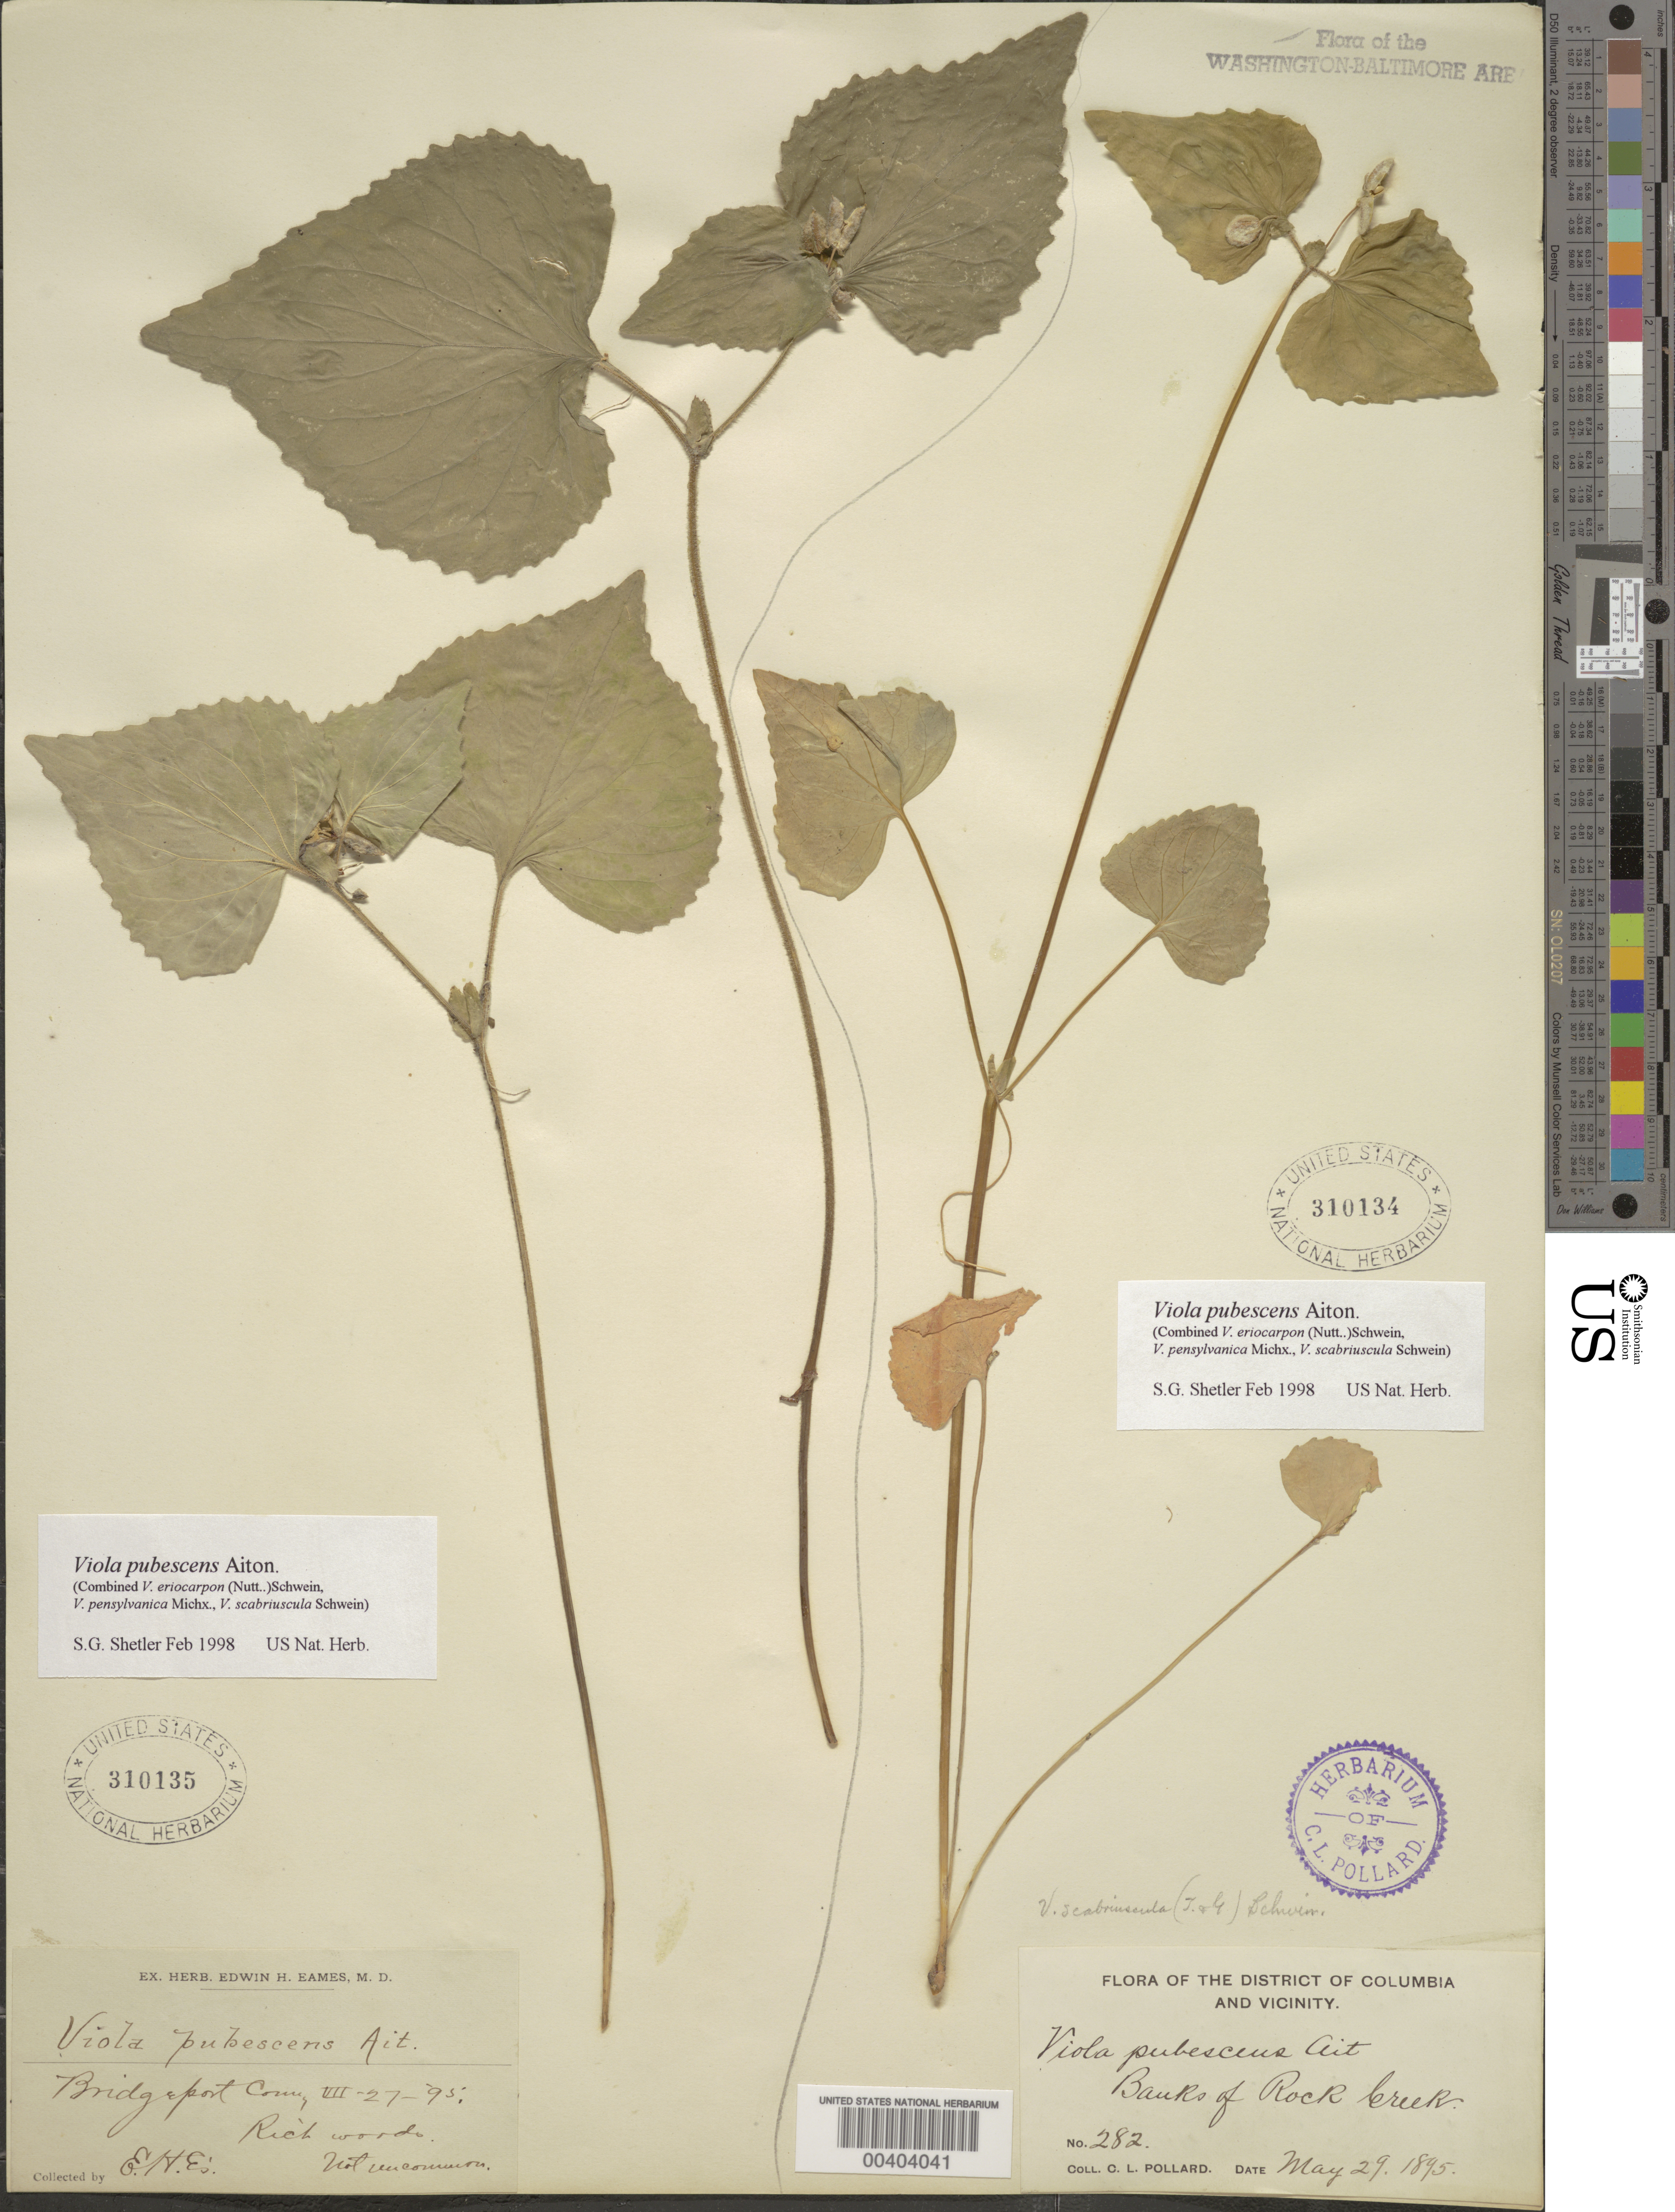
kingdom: Plantae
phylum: Tracheophyta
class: Magnoliopsida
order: Malpighiales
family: Violaceae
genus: Viola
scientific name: Viola pubescens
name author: Aiton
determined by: Shetler, Stanwyn G., (US), NMNH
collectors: C. L. Pollard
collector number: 282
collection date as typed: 29 May 1895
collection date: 1895-05-29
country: United States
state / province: District of Columbia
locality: Rock Creek Rock Creek Park and vicinity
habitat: Banks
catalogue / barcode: US 310134